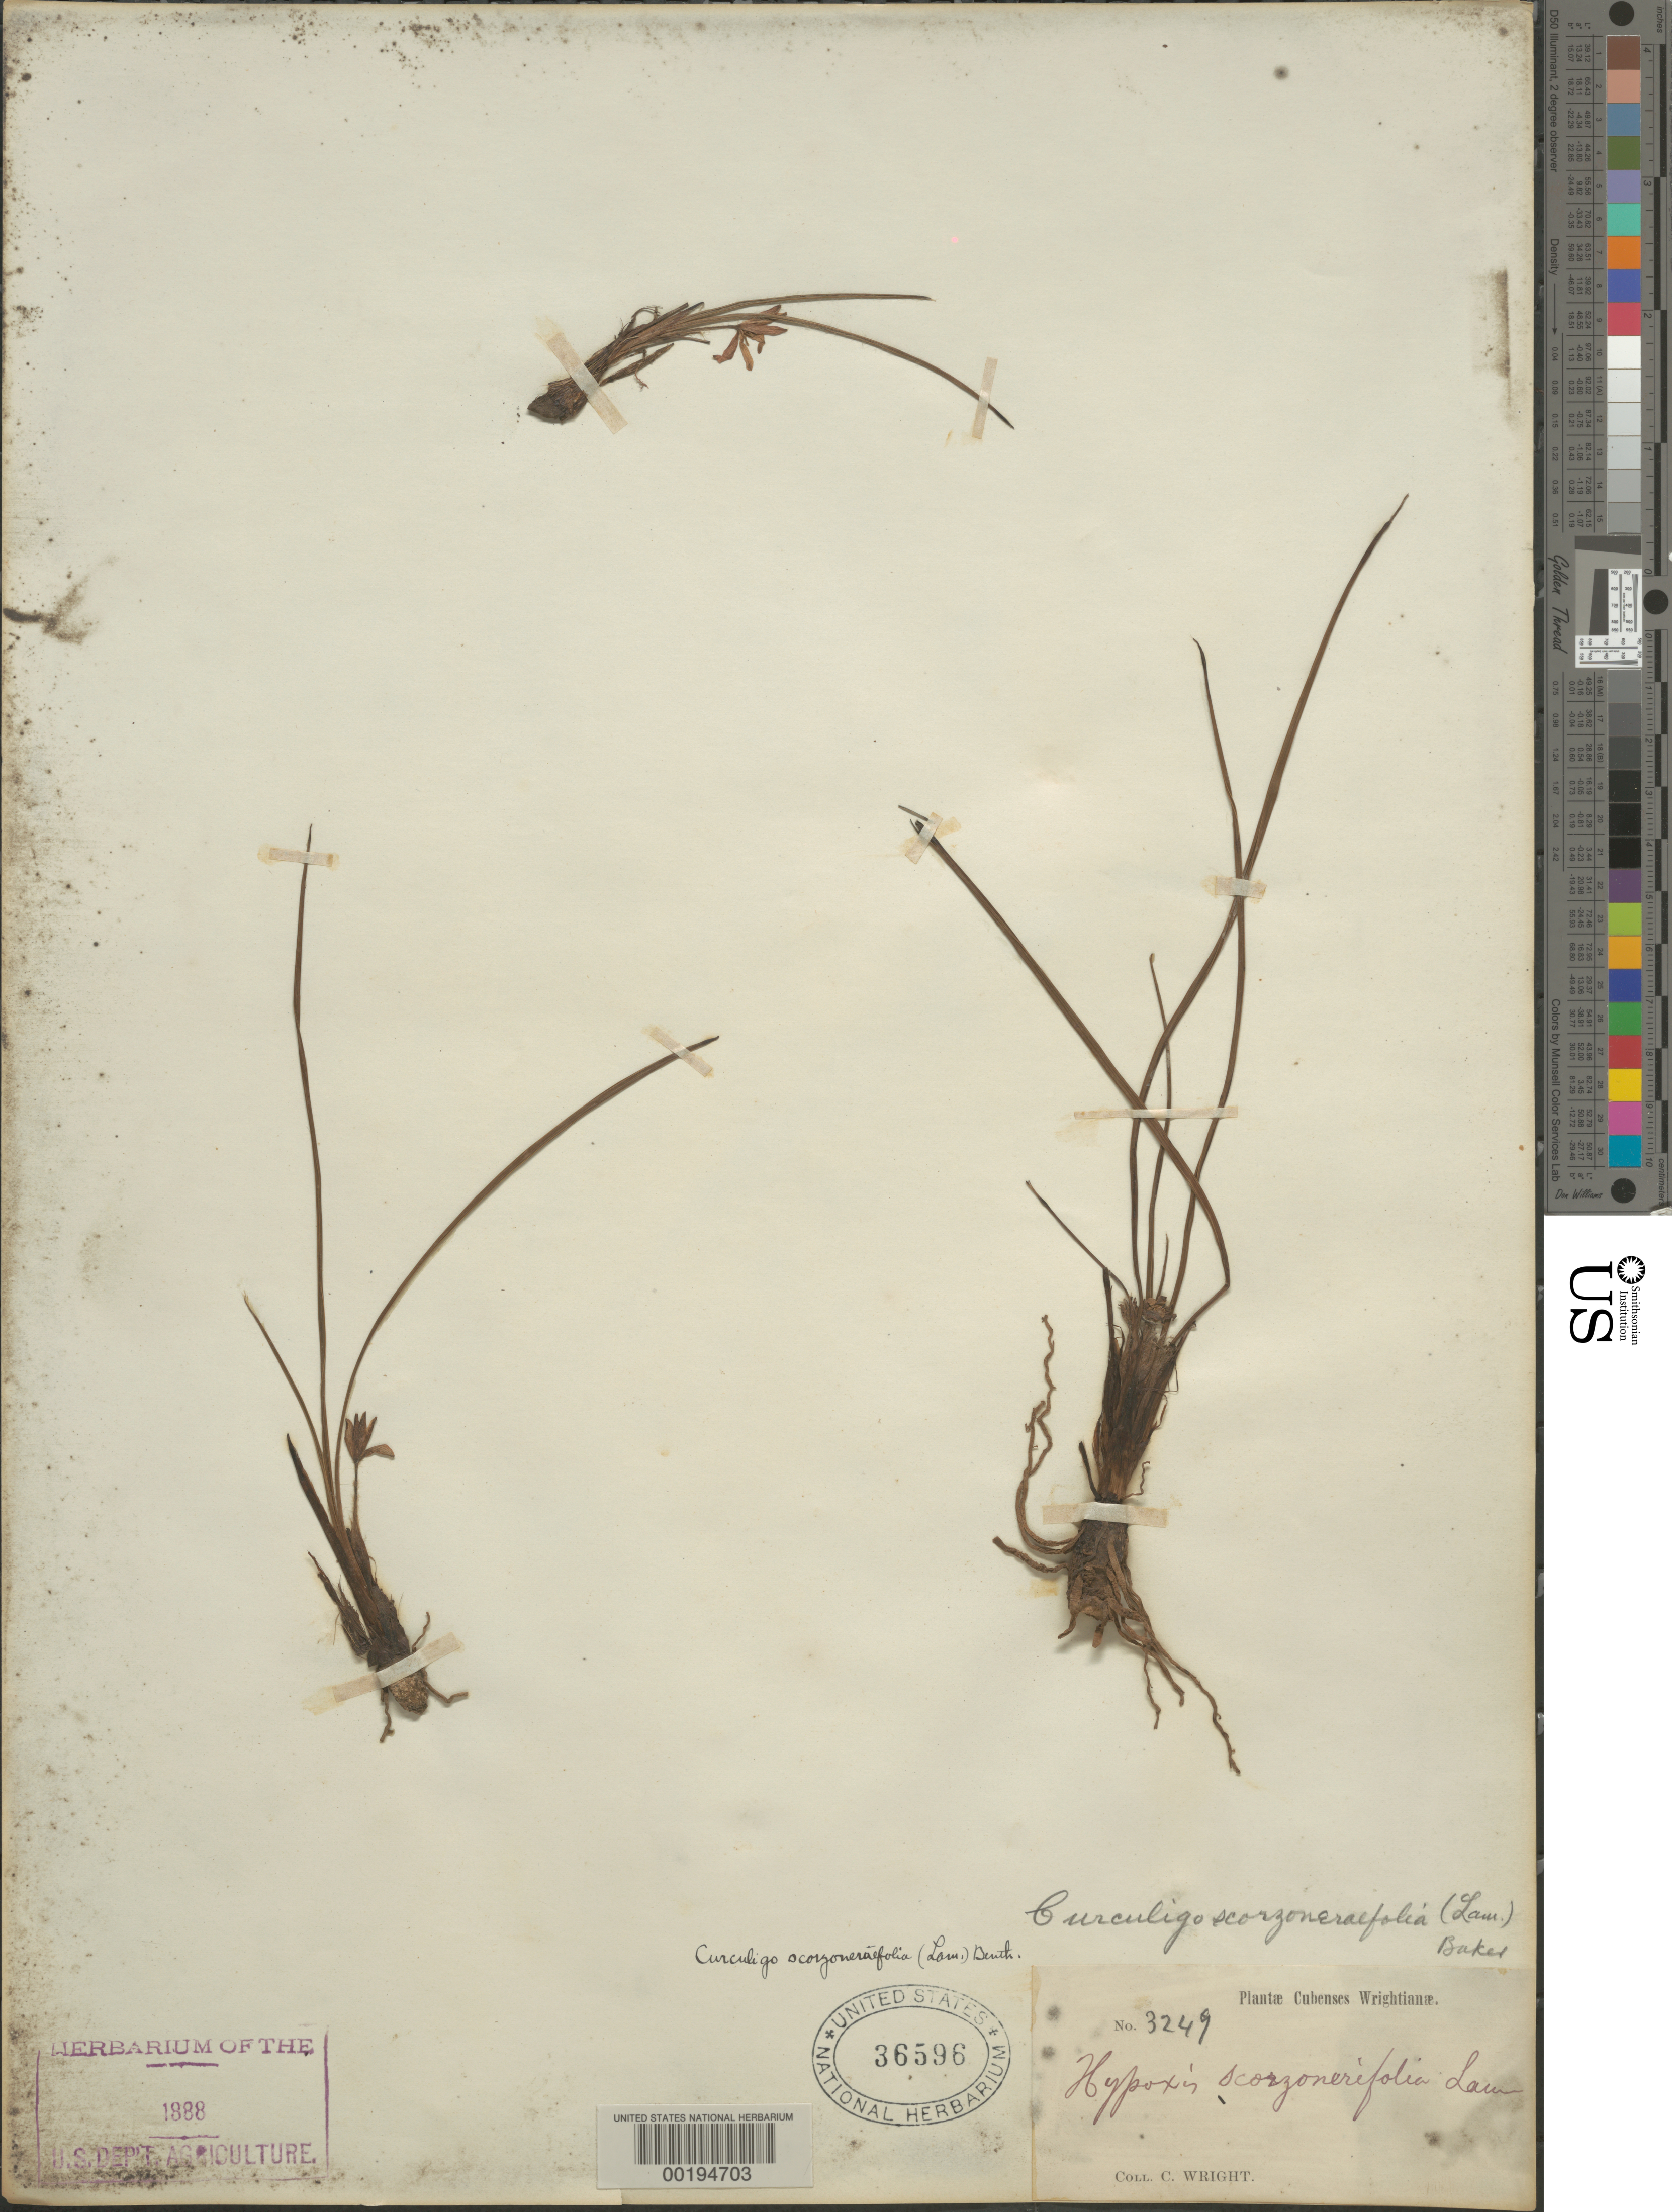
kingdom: Plantae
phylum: Tracheophyta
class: Liliopsida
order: Asparagales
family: Hypoxidaceae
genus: Curculigo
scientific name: Curculigo scorzonerifolia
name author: (Lam.) Baker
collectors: C. Wright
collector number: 3249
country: Cuba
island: Greater Antilles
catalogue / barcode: US 36596